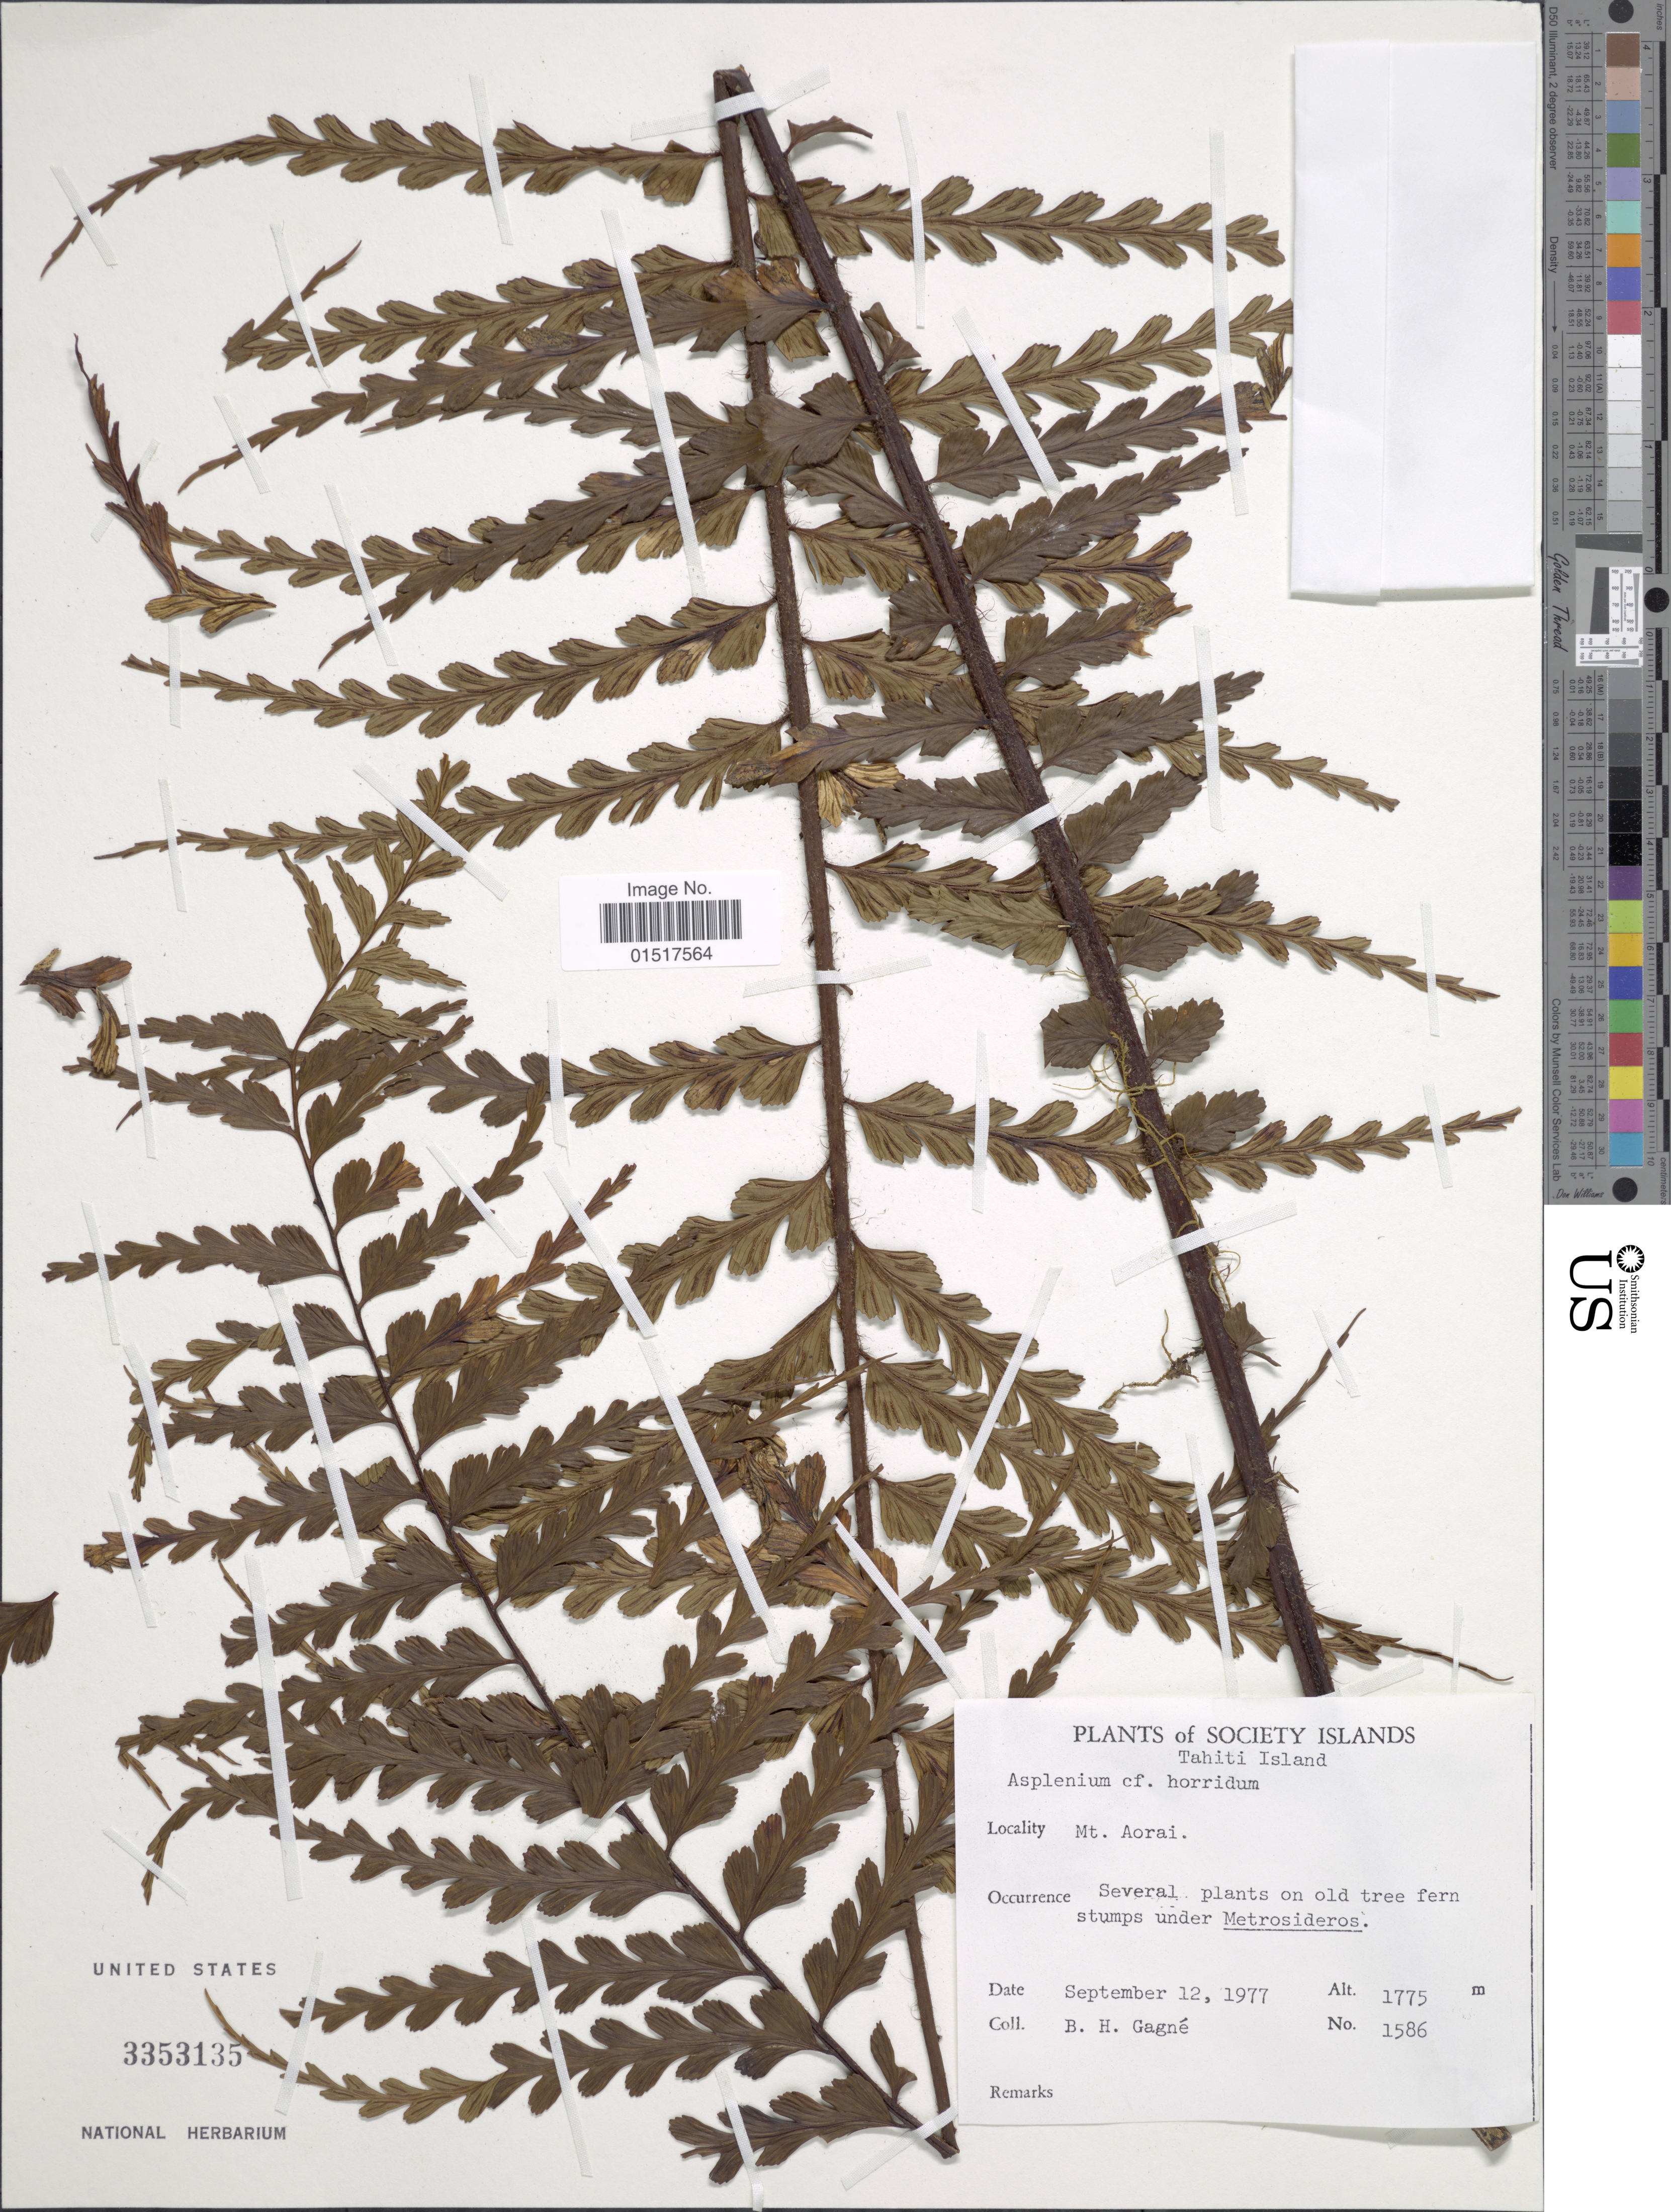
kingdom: Plantae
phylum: Tracheophyta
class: Polypodiopsida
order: Polypodiales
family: Aspleniaceae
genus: Asplenium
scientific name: Asplenium horridum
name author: Kaulf.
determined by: Salgado, A. E.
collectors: B. H. Gagné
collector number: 1586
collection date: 1977-09-12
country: French Polynesia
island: Tahiti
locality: Society Islands. Tahiti Island. Mt. Aorai.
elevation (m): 1775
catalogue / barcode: US 3353135